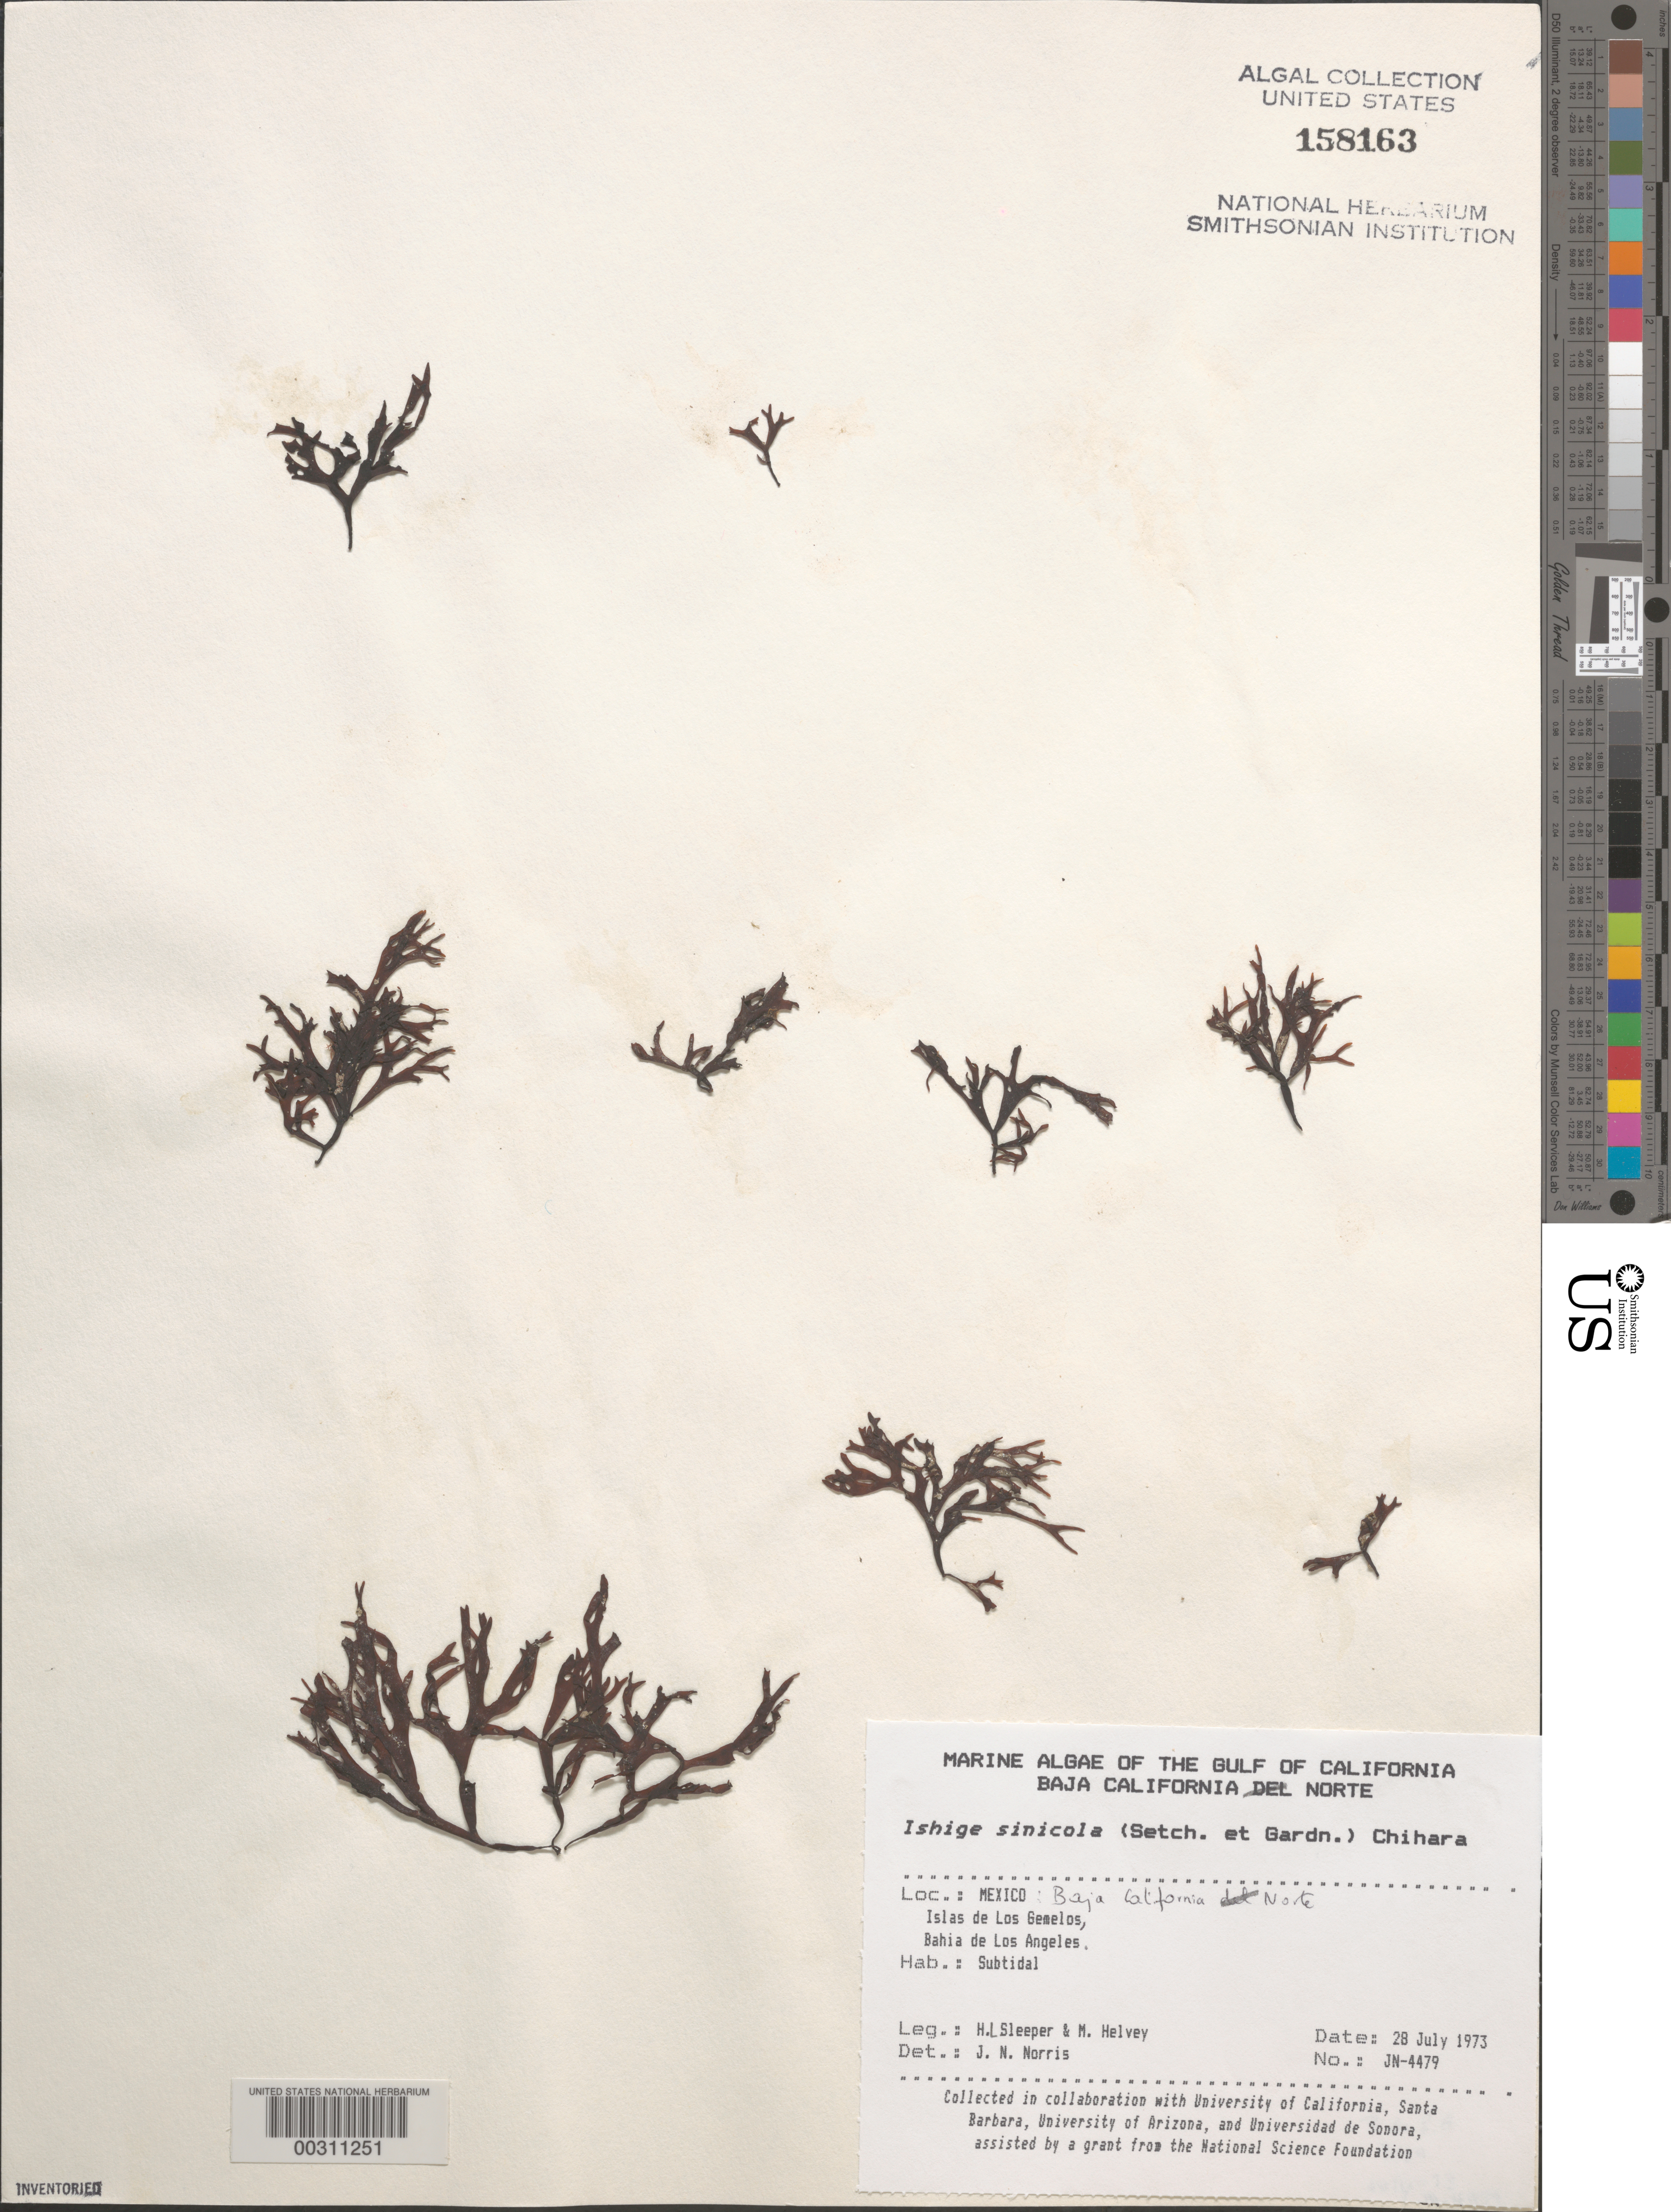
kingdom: Chromista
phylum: Ochrophyta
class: Phaeophyceae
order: Ishigeales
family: Ishigeaceae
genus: Ishige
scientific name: Ishige sinicola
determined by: Norris, James N.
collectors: H. Sleeper & M. Helvey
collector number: JN-4479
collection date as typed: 28 Jul 1973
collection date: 1973-07-28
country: Mexico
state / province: Baja California Norte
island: Isla de Los Gemelitos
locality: Bahia de los Angeles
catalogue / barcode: US 158163